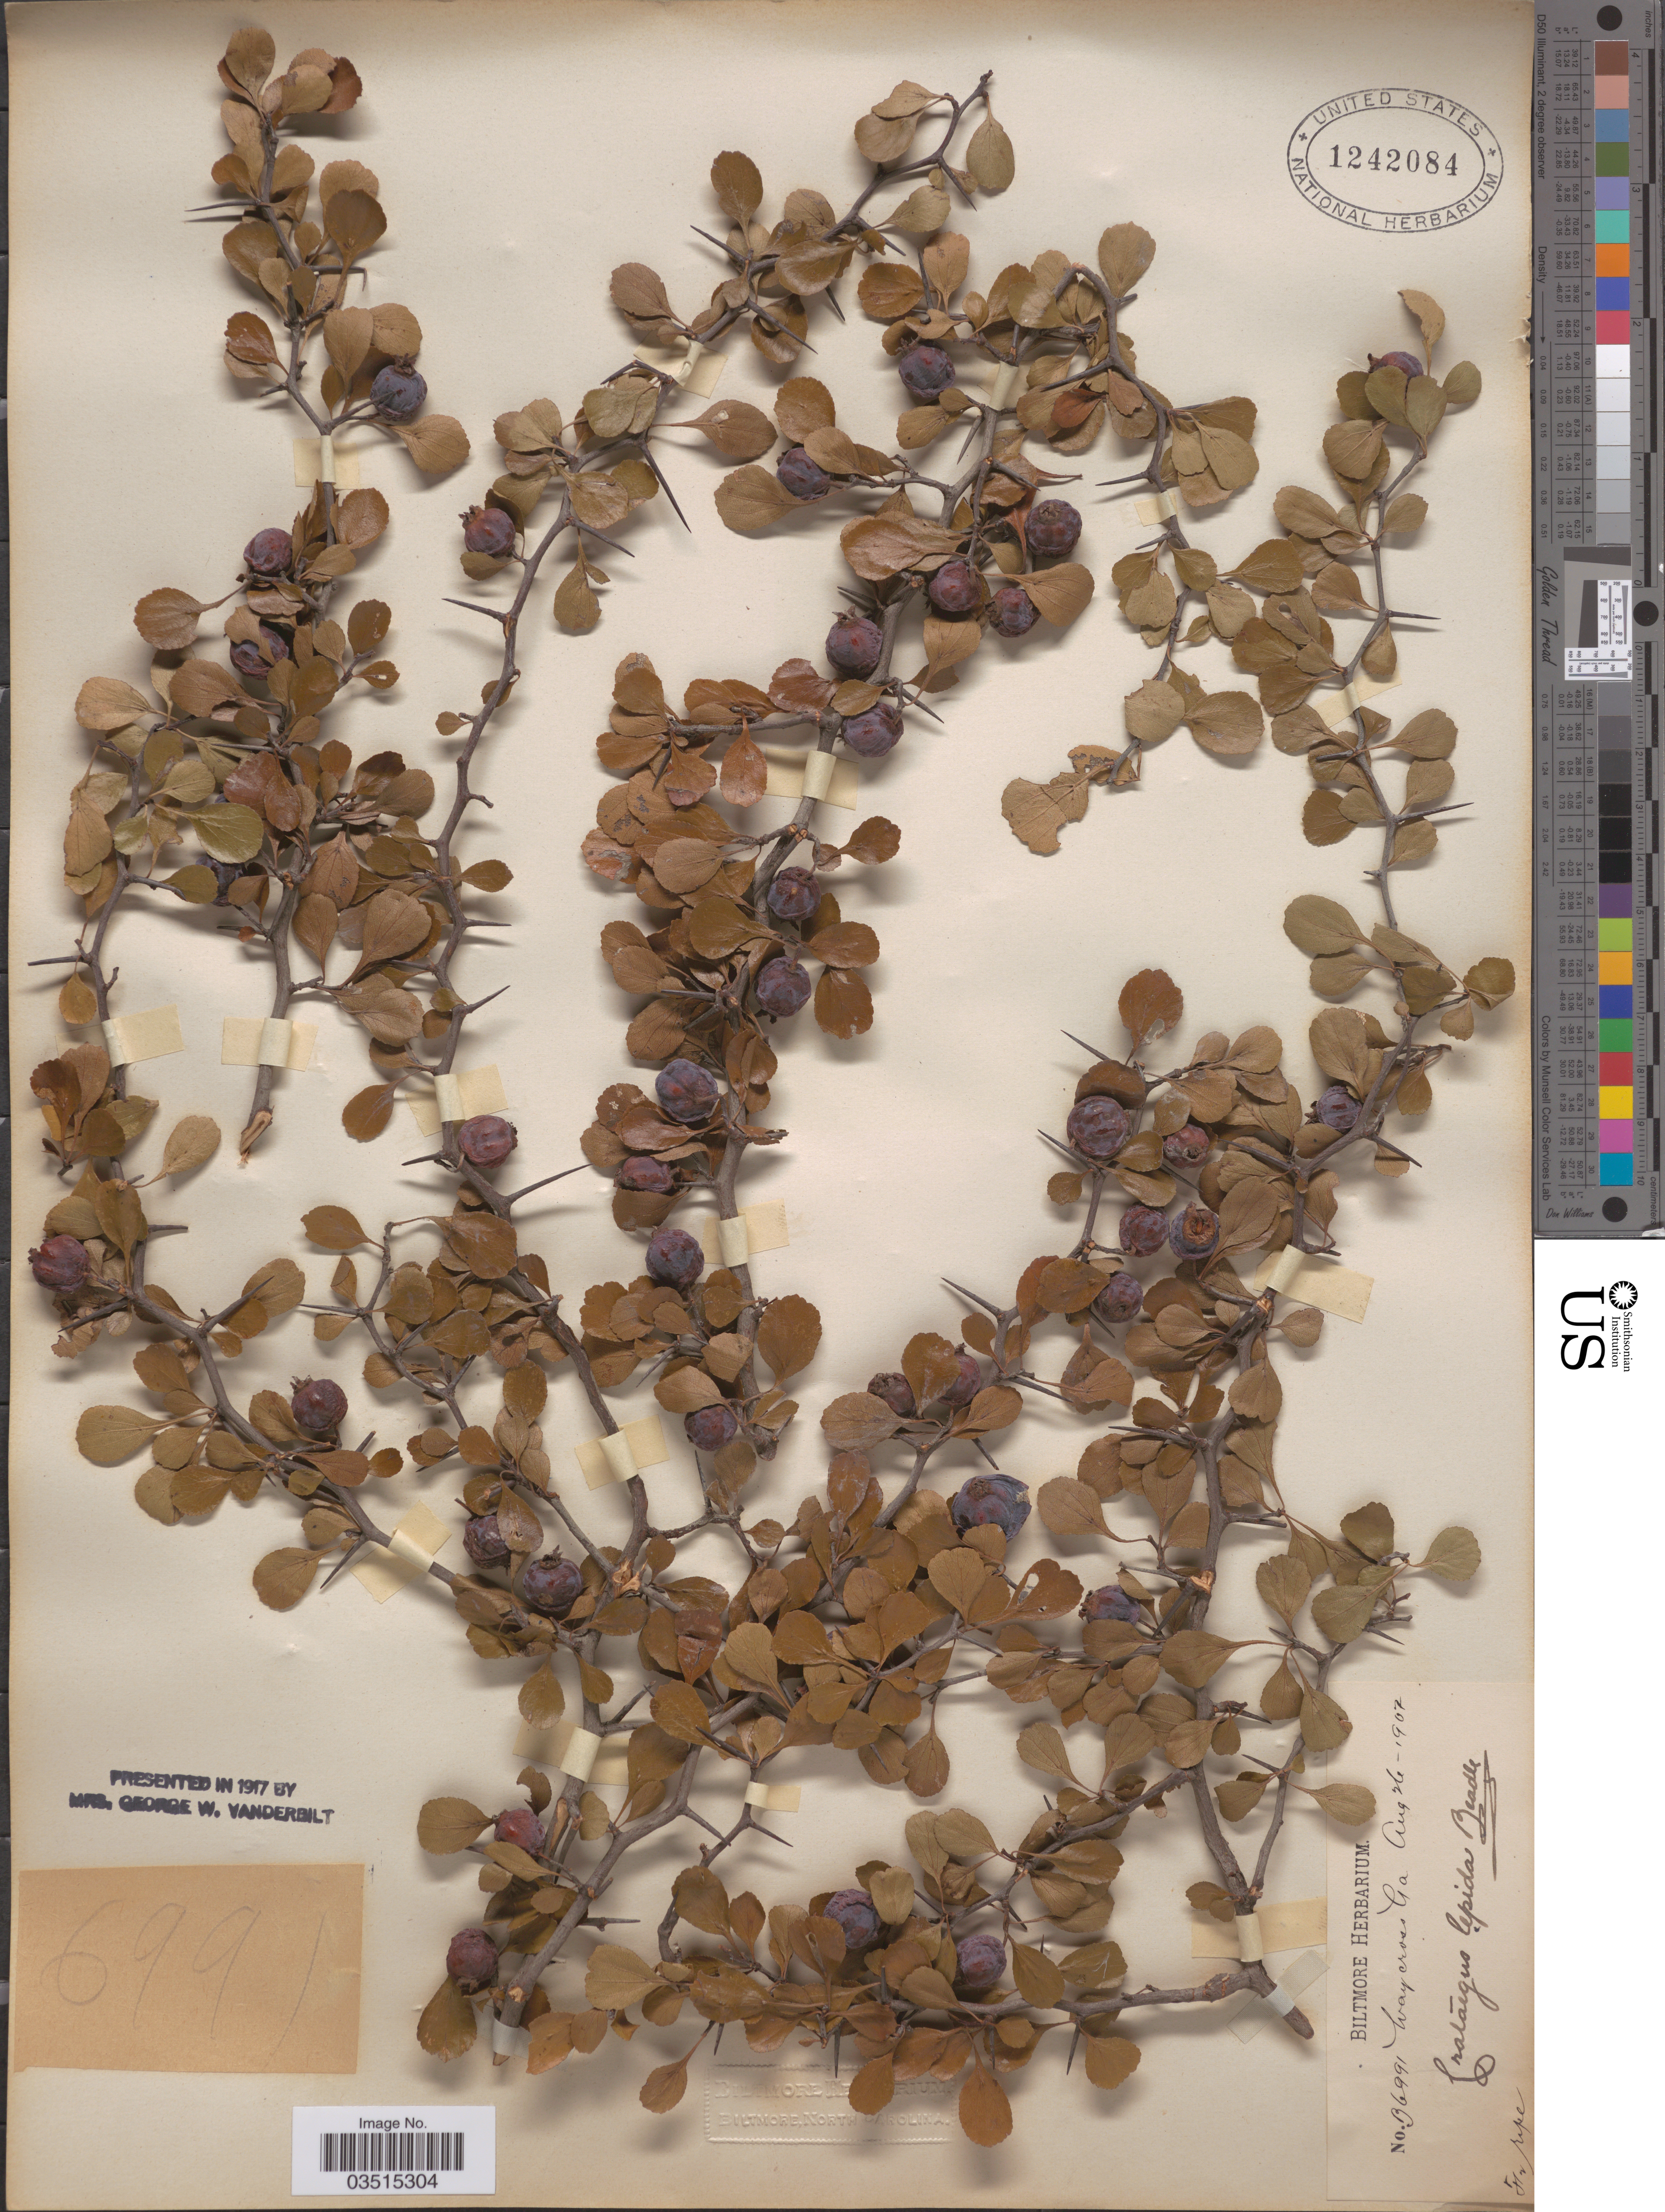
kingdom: Plantae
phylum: Tracheophyta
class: Magnoliopsida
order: Rosales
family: Rosaceae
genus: Crataegus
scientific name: Crataegus lepida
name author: Beadle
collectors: ex herb. Biltmore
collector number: B6991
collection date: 1907-08-26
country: United States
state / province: Georgia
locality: Waycross.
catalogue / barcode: US 1242084